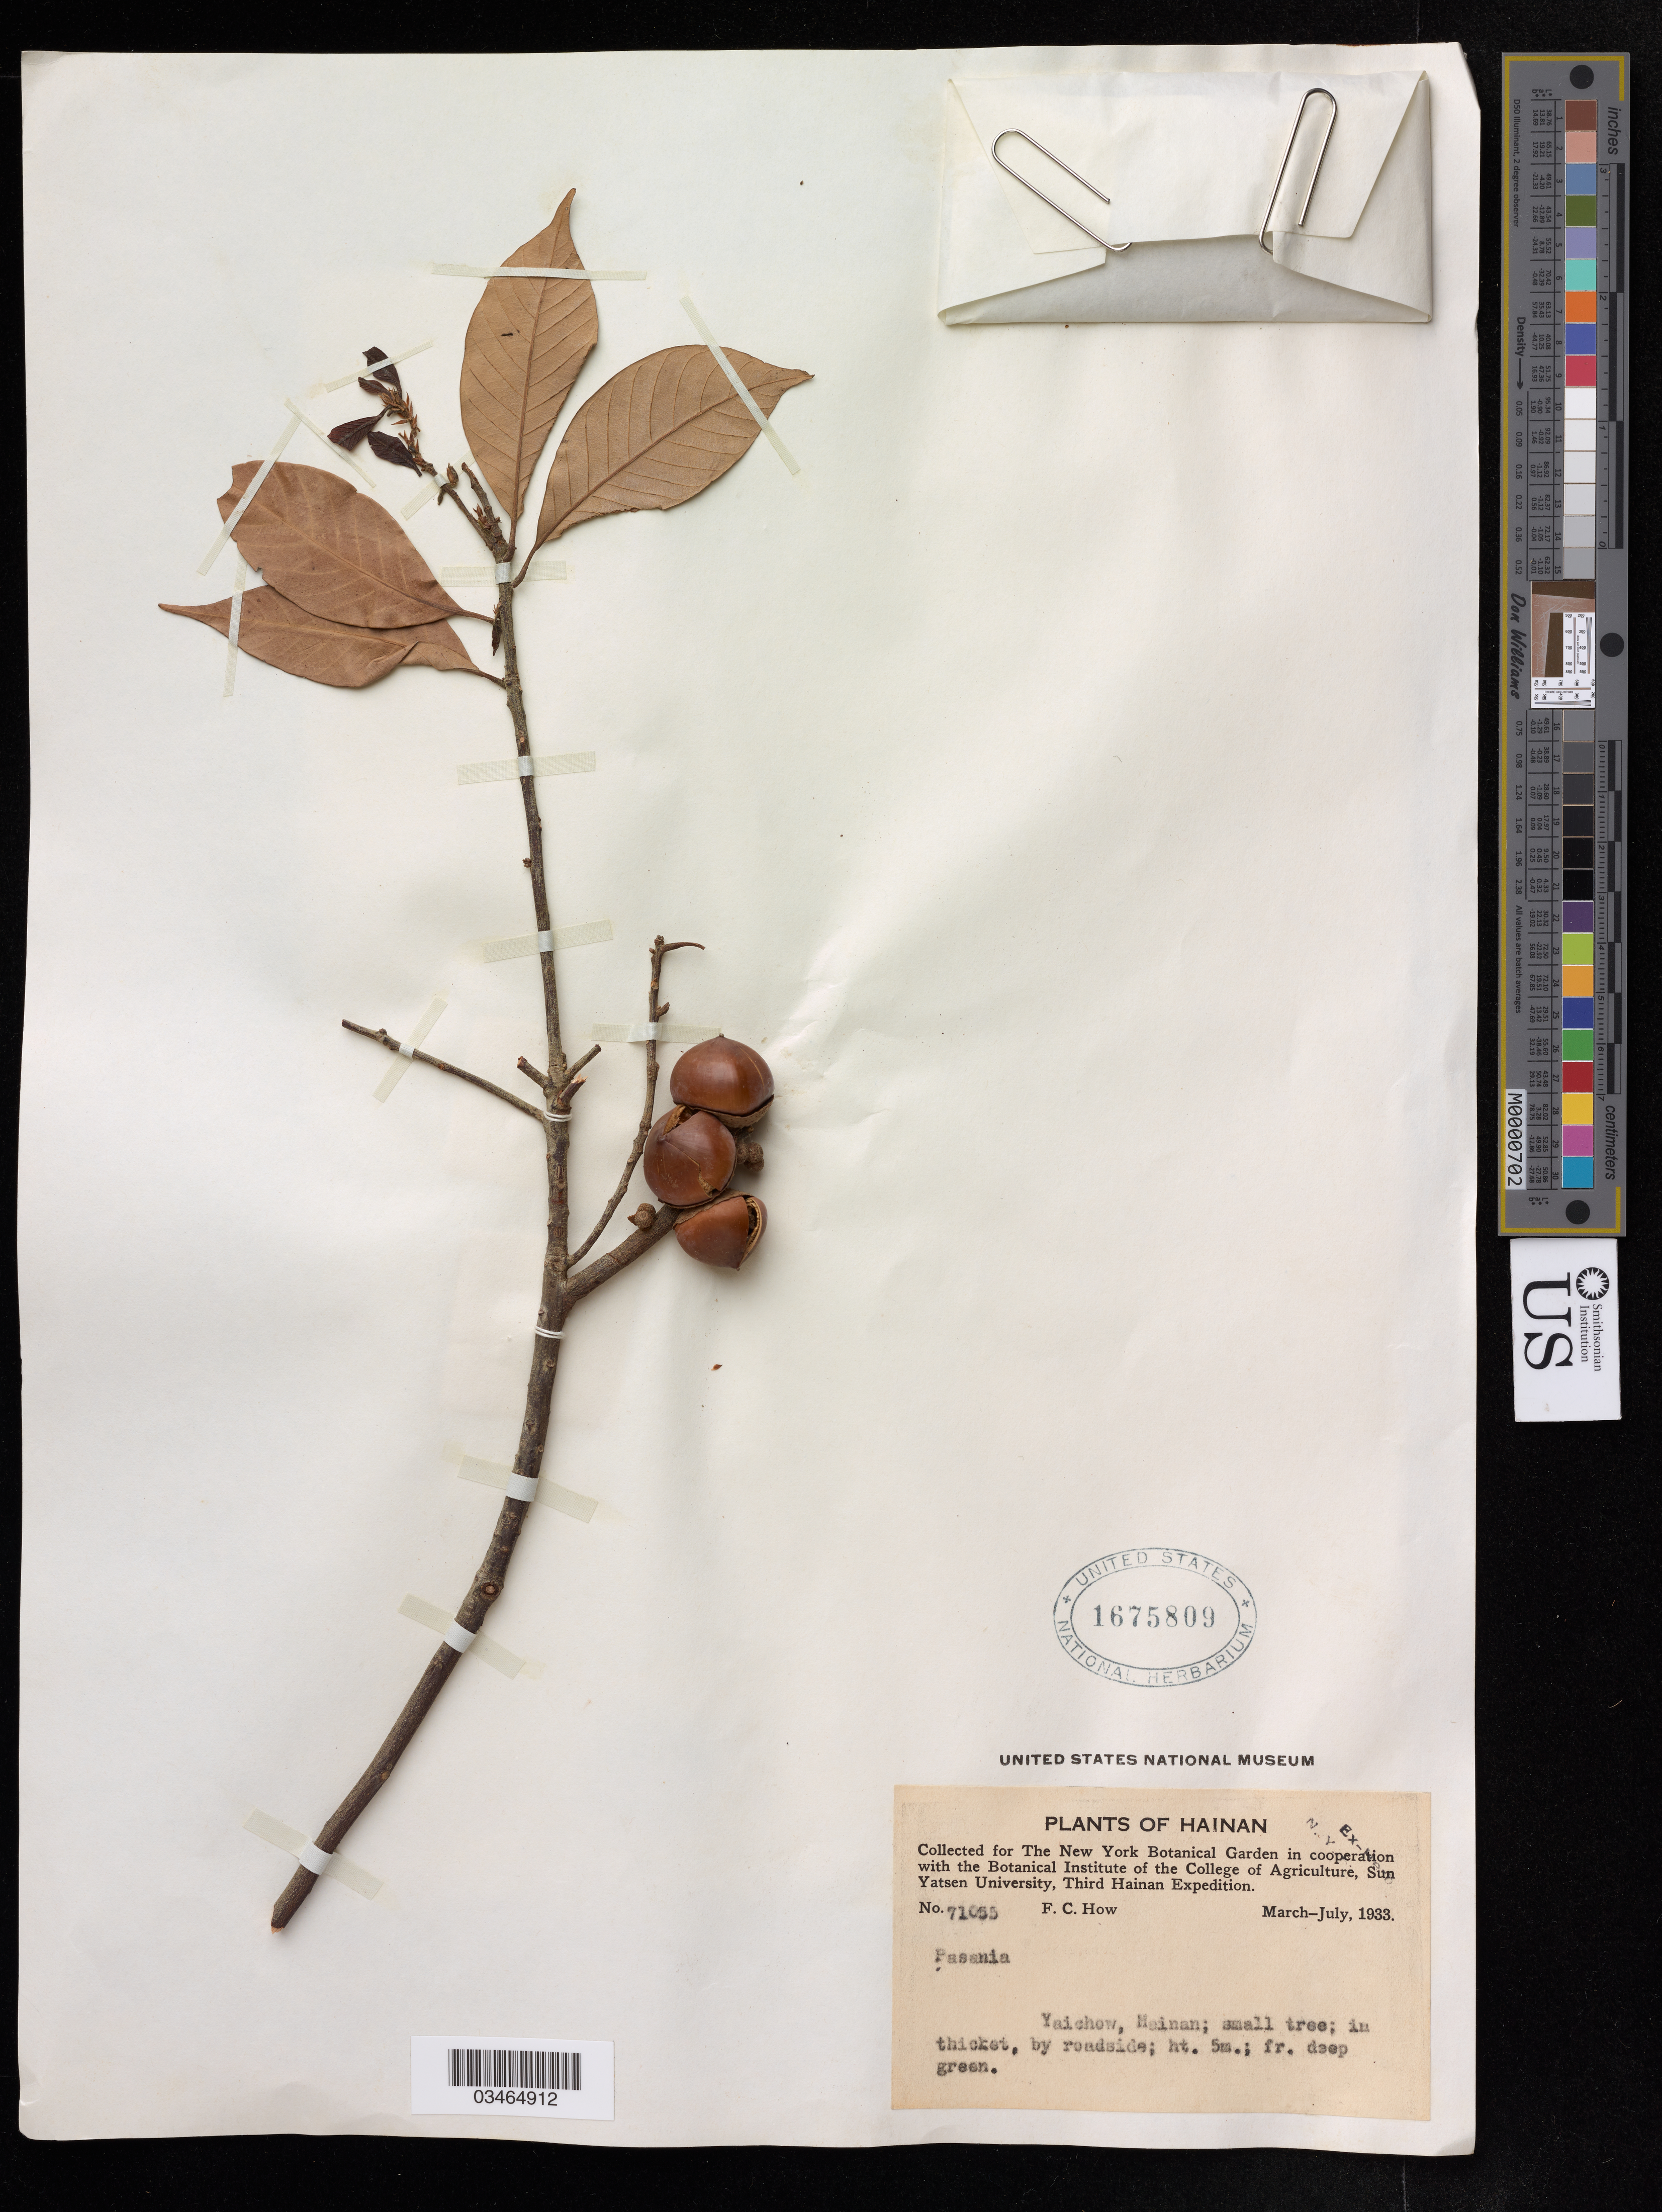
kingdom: Plantae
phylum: Tracheophyta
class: Magnoliopsida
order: Fagales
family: Fagaceae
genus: Lithocarpus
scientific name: Lithocarpus sp.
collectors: F. How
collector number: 71055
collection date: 1933-03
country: China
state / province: Hainan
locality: Yaichow, Hainan; in thicket, by roadside.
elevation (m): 5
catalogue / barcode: US 1675809